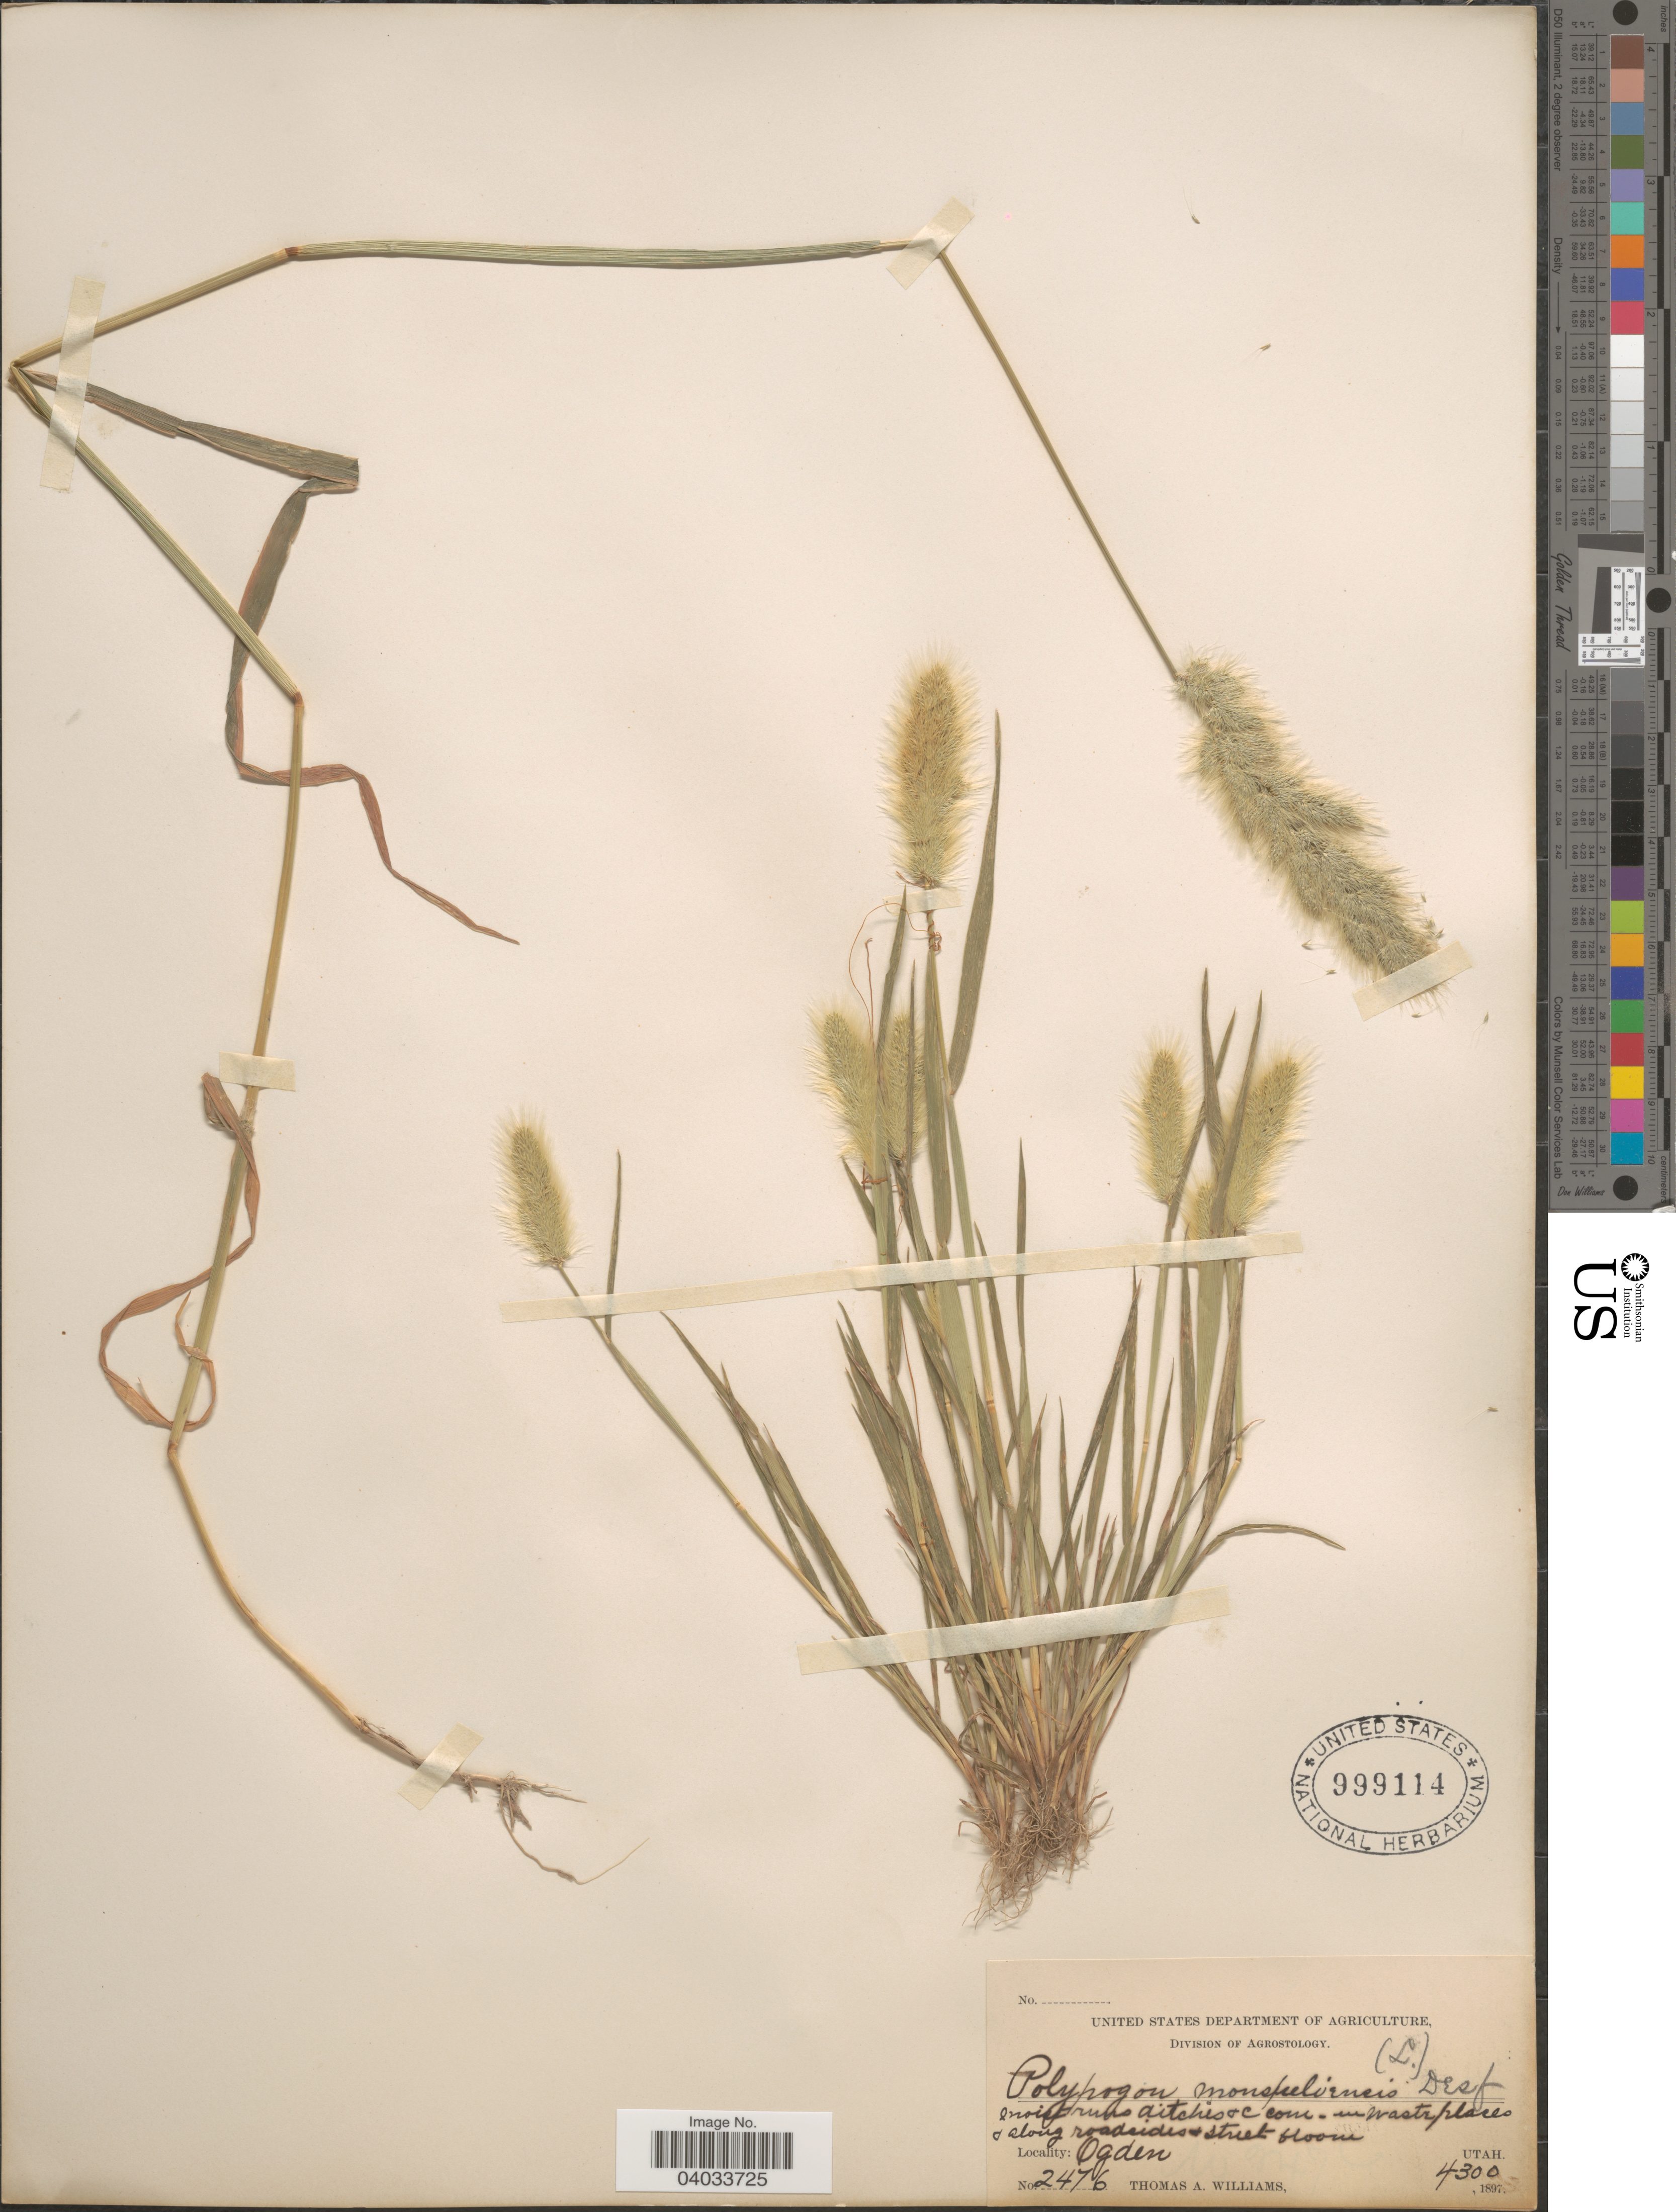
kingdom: Plantae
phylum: Tracheophyta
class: Liliopsida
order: Poales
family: Poaceae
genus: Polypogon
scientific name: Polypogon monspeliensis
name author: (L.) Desf.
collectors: T. A. Williams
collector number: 2476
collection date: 1897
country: United States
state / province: Utah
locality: Ogden.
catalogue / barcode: US 999114